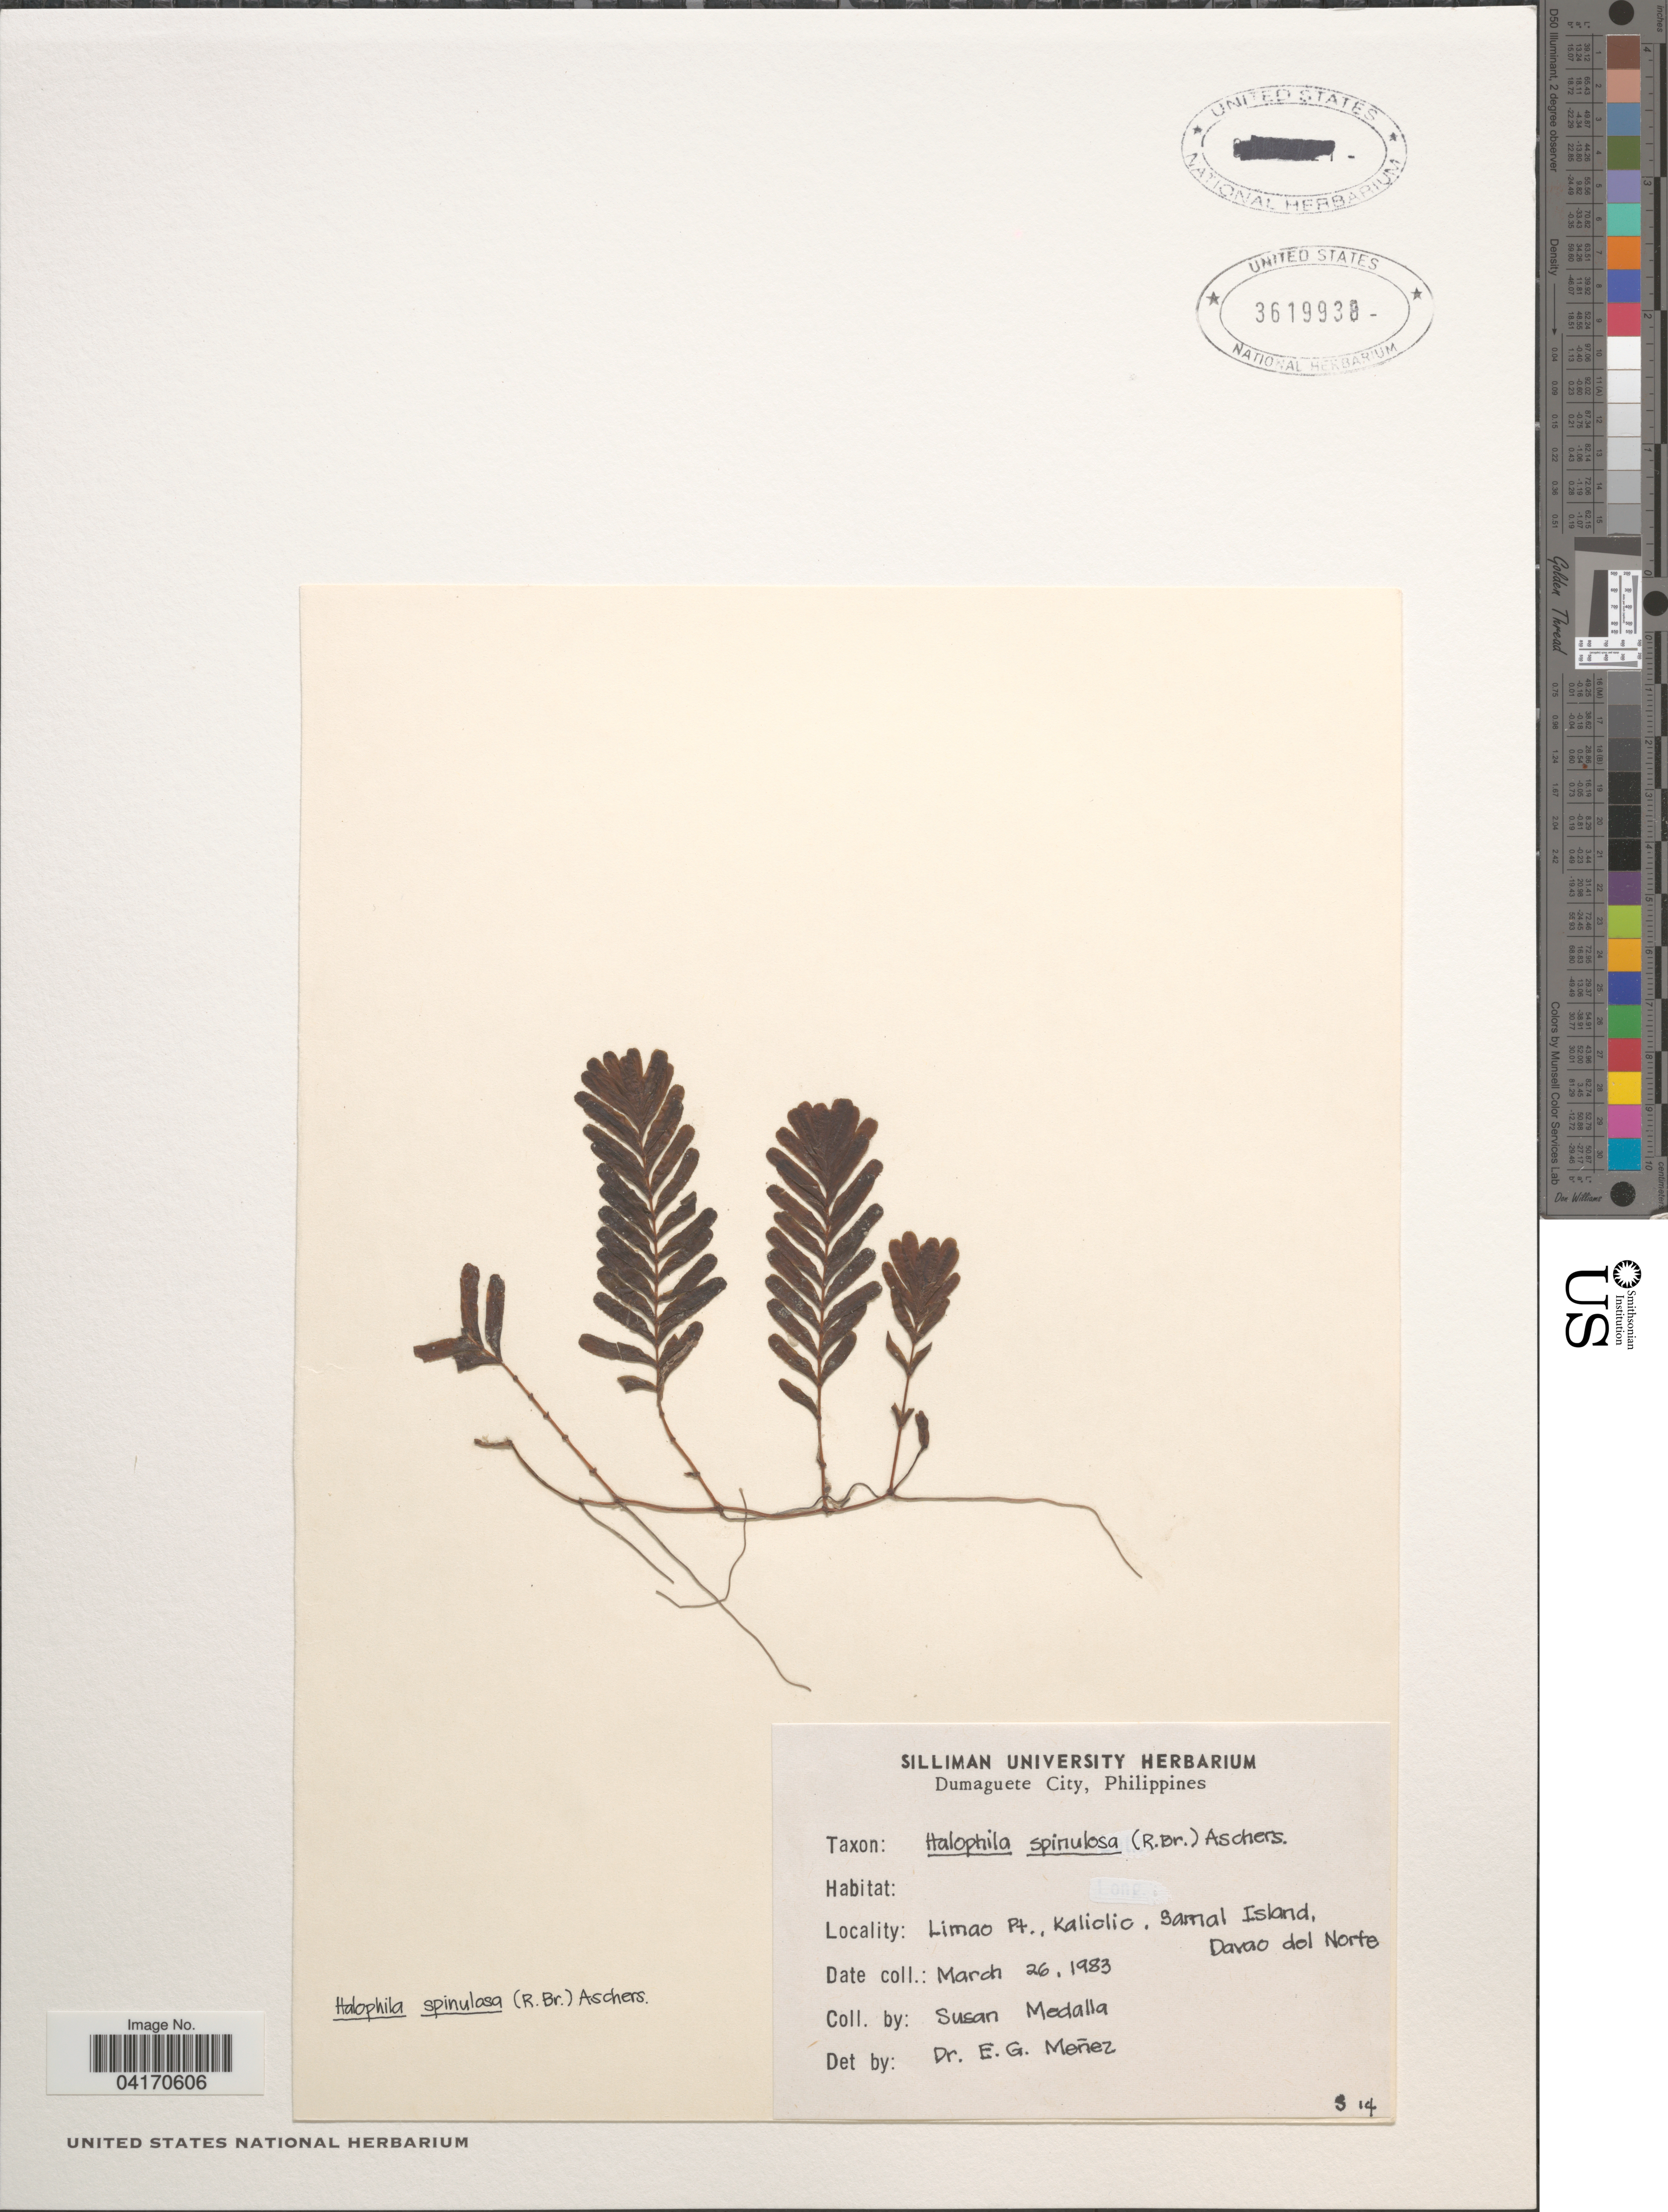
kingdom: Plantae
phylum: Tracheophyta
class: Liliopsida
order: Alismatales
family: Hydrocharitaceae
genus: Halophila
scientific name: Halophila spinulosa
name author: (R. Br.) Asch.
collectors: S. Medalla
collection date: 1983-03-26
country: Philippines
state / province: Davao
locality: Limao Pt., Kaliolio , Samal Island, Davao del Norte.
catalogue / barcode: US 3619938